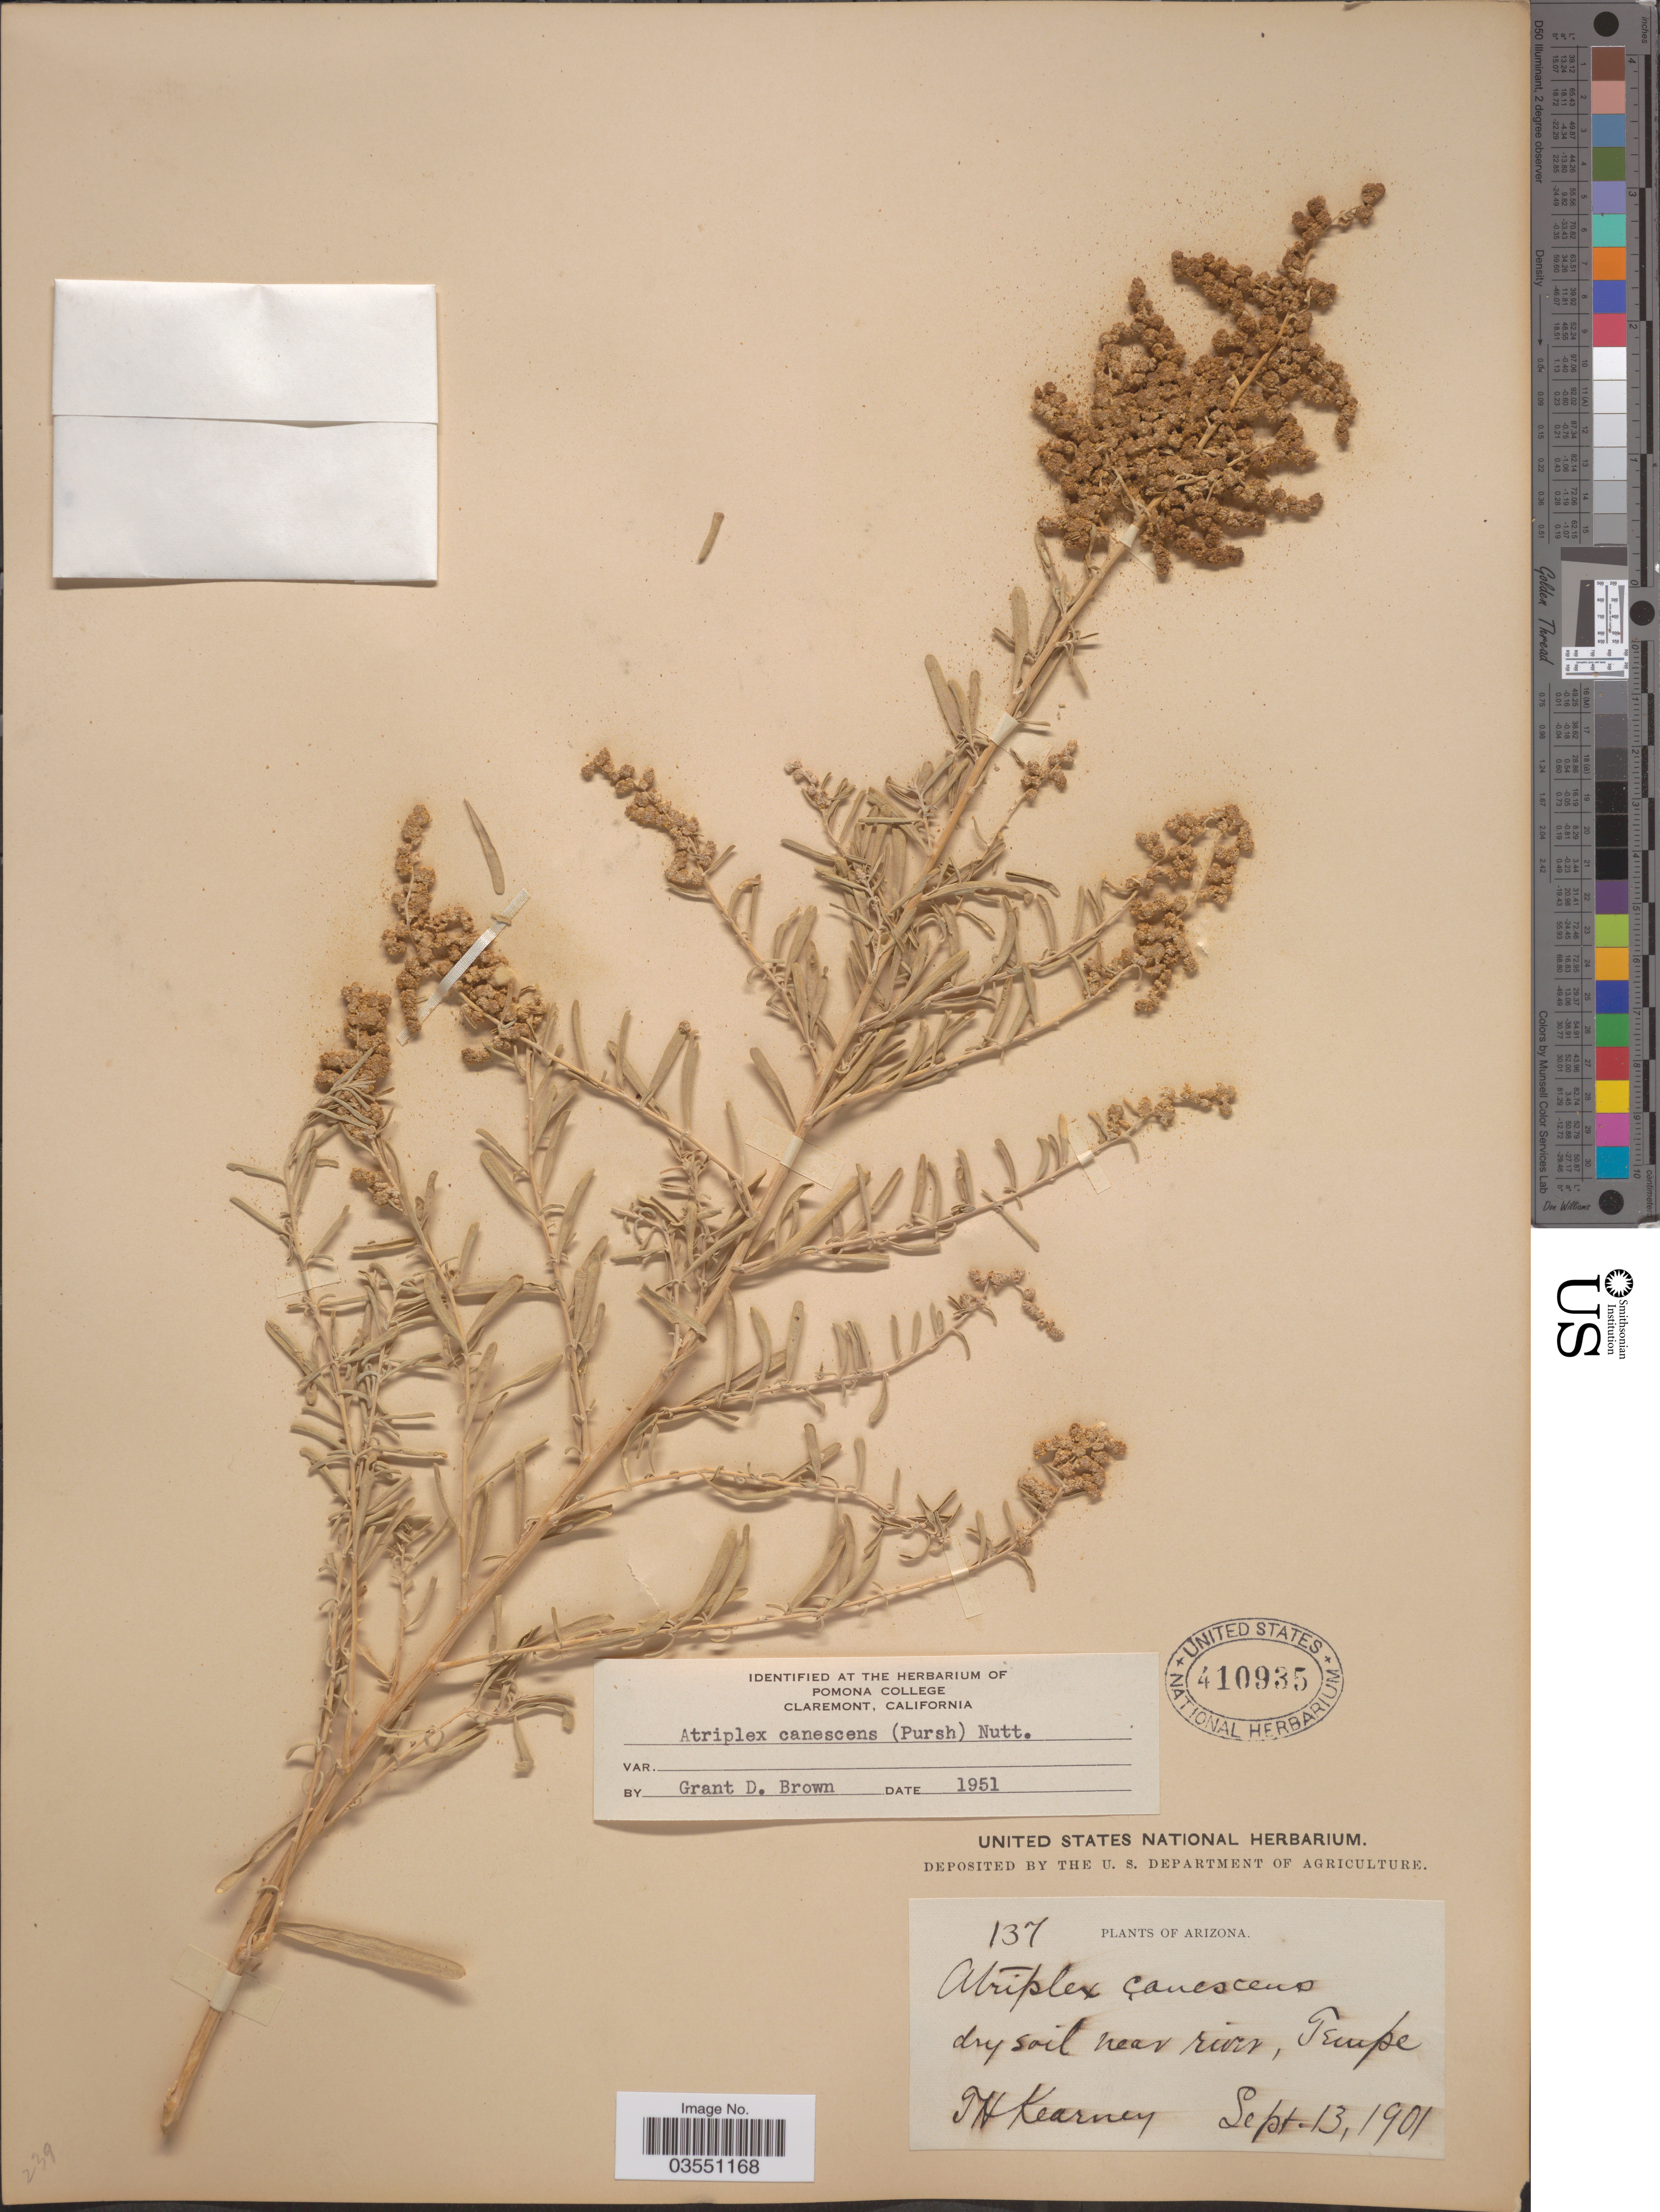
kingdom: Plantae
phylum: Tracheophyta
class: Magnoliopsida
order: Caryophyllales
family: Amaranthaceae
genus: Atriplex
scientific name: Atriplex canescens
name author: (Pursh) Nutt.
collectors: T. H. Kearney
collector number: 137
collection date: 1901-09-13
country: United States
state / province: Arizona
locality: Dry soil near river, Tempe.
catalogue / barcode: US 410935